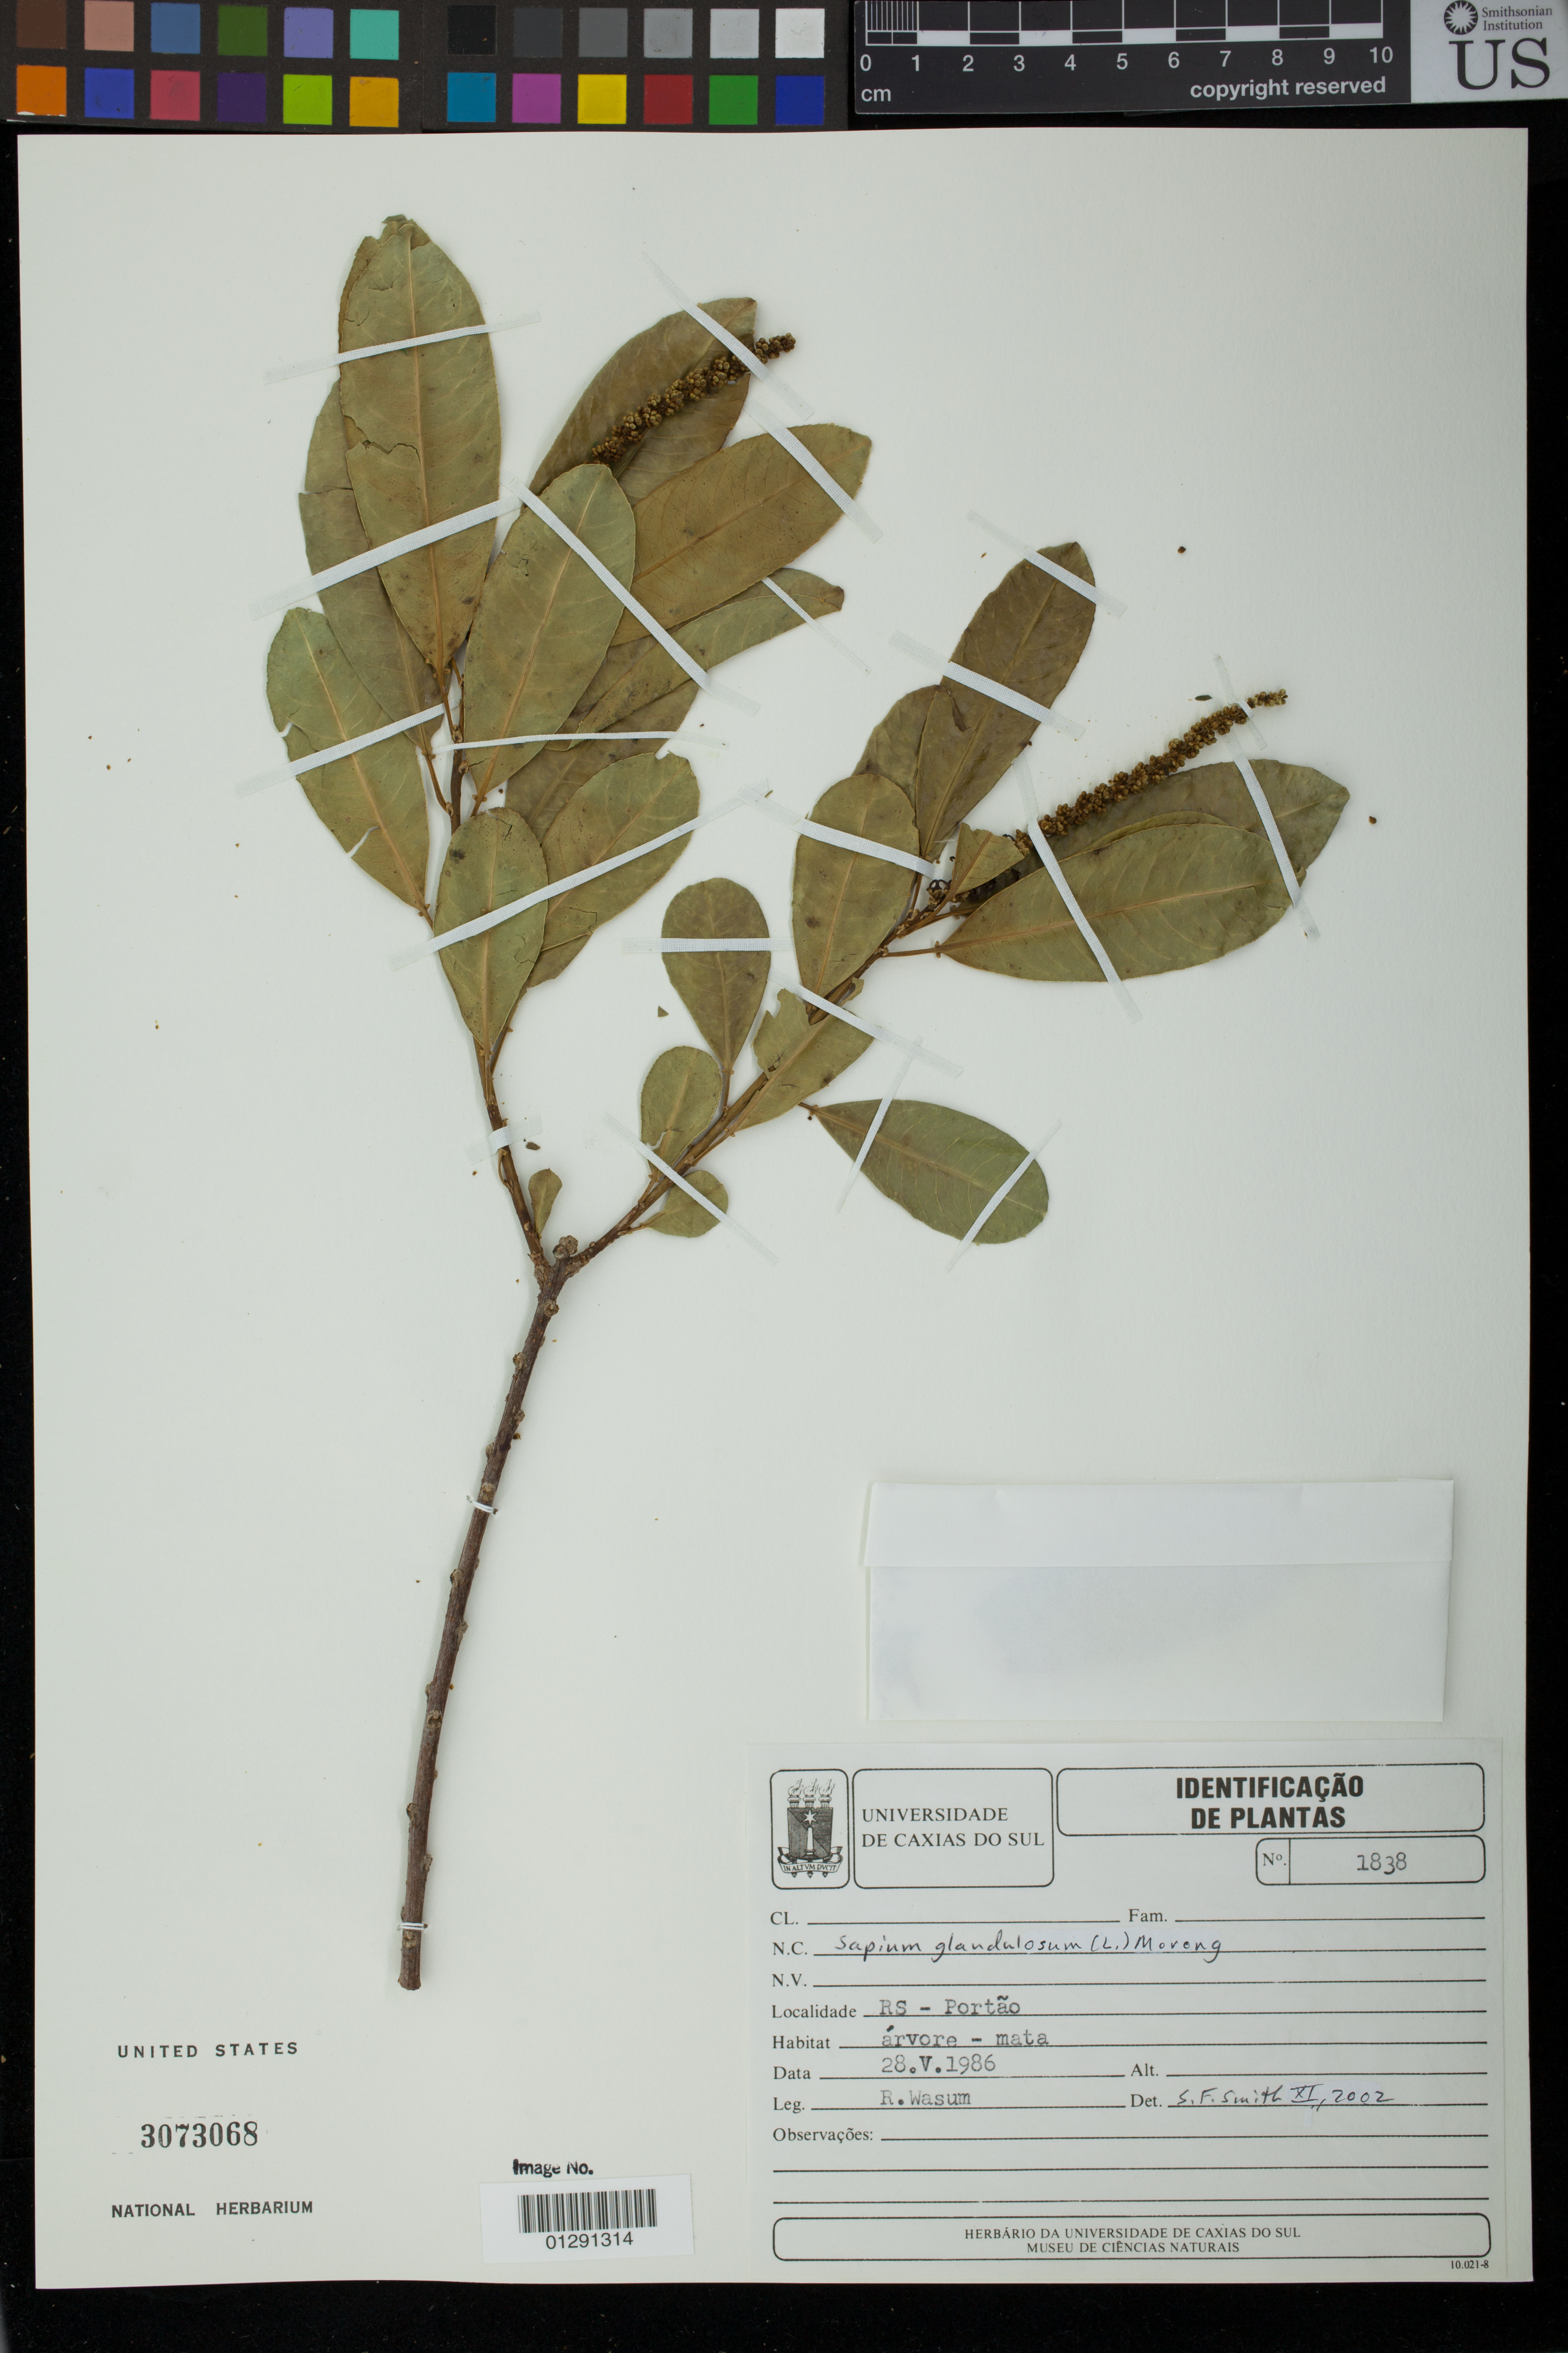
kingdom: Plantae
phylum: Tracheophyta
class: Magnoliopsida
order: Malpighiales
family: Euphorbiaceae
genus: Sapium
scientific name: Sapium glandulatum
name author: (Vell.) Pax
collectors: R. Wasum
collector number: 1838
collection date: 1986-05-28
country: Brazil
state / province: Rio Grande do Sul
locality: Portao-RS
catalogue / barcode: US 3073068